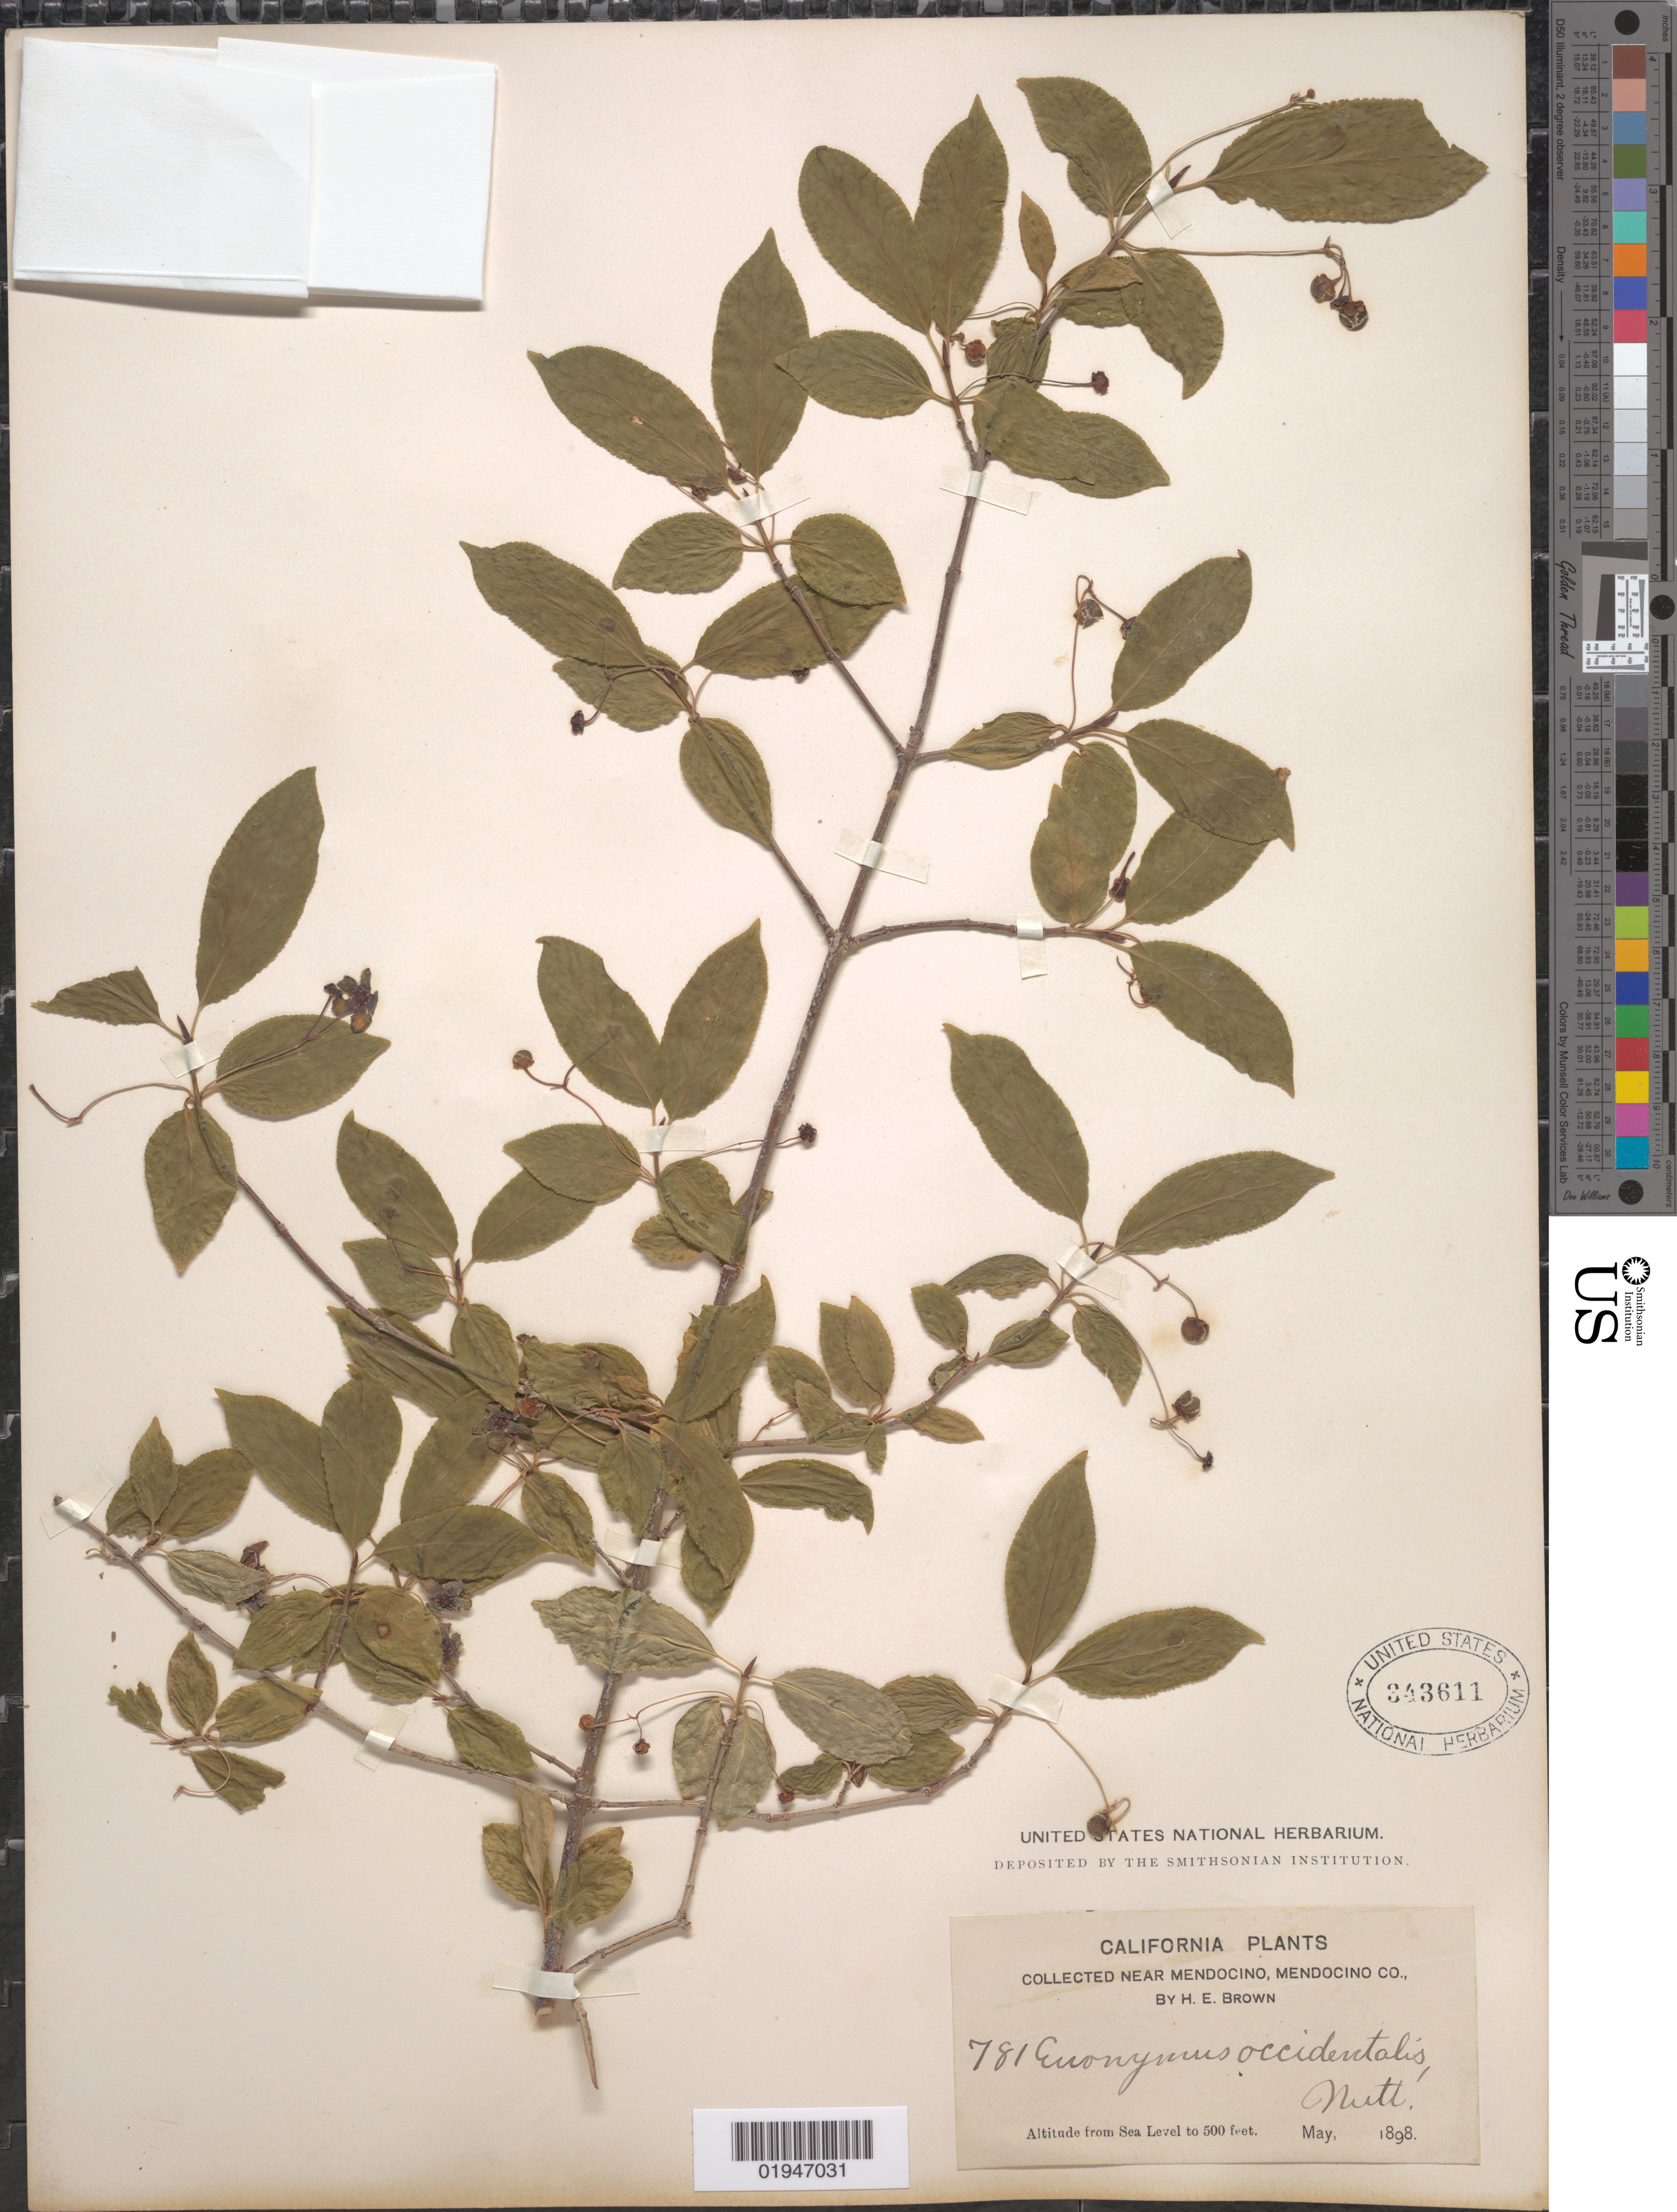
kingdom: Plantae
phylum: Tracheophyta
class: Magnoliopsida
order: Celastrales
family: Celastraceae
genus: Euonymus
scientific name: Euonymus occidentalis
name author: Nutt. ex Torr.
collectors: H. E. Brown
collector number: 781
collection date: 1898-05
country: United States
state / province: California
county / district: Mendocino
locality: Mendocino, near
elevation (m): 152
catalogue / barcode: US 343611